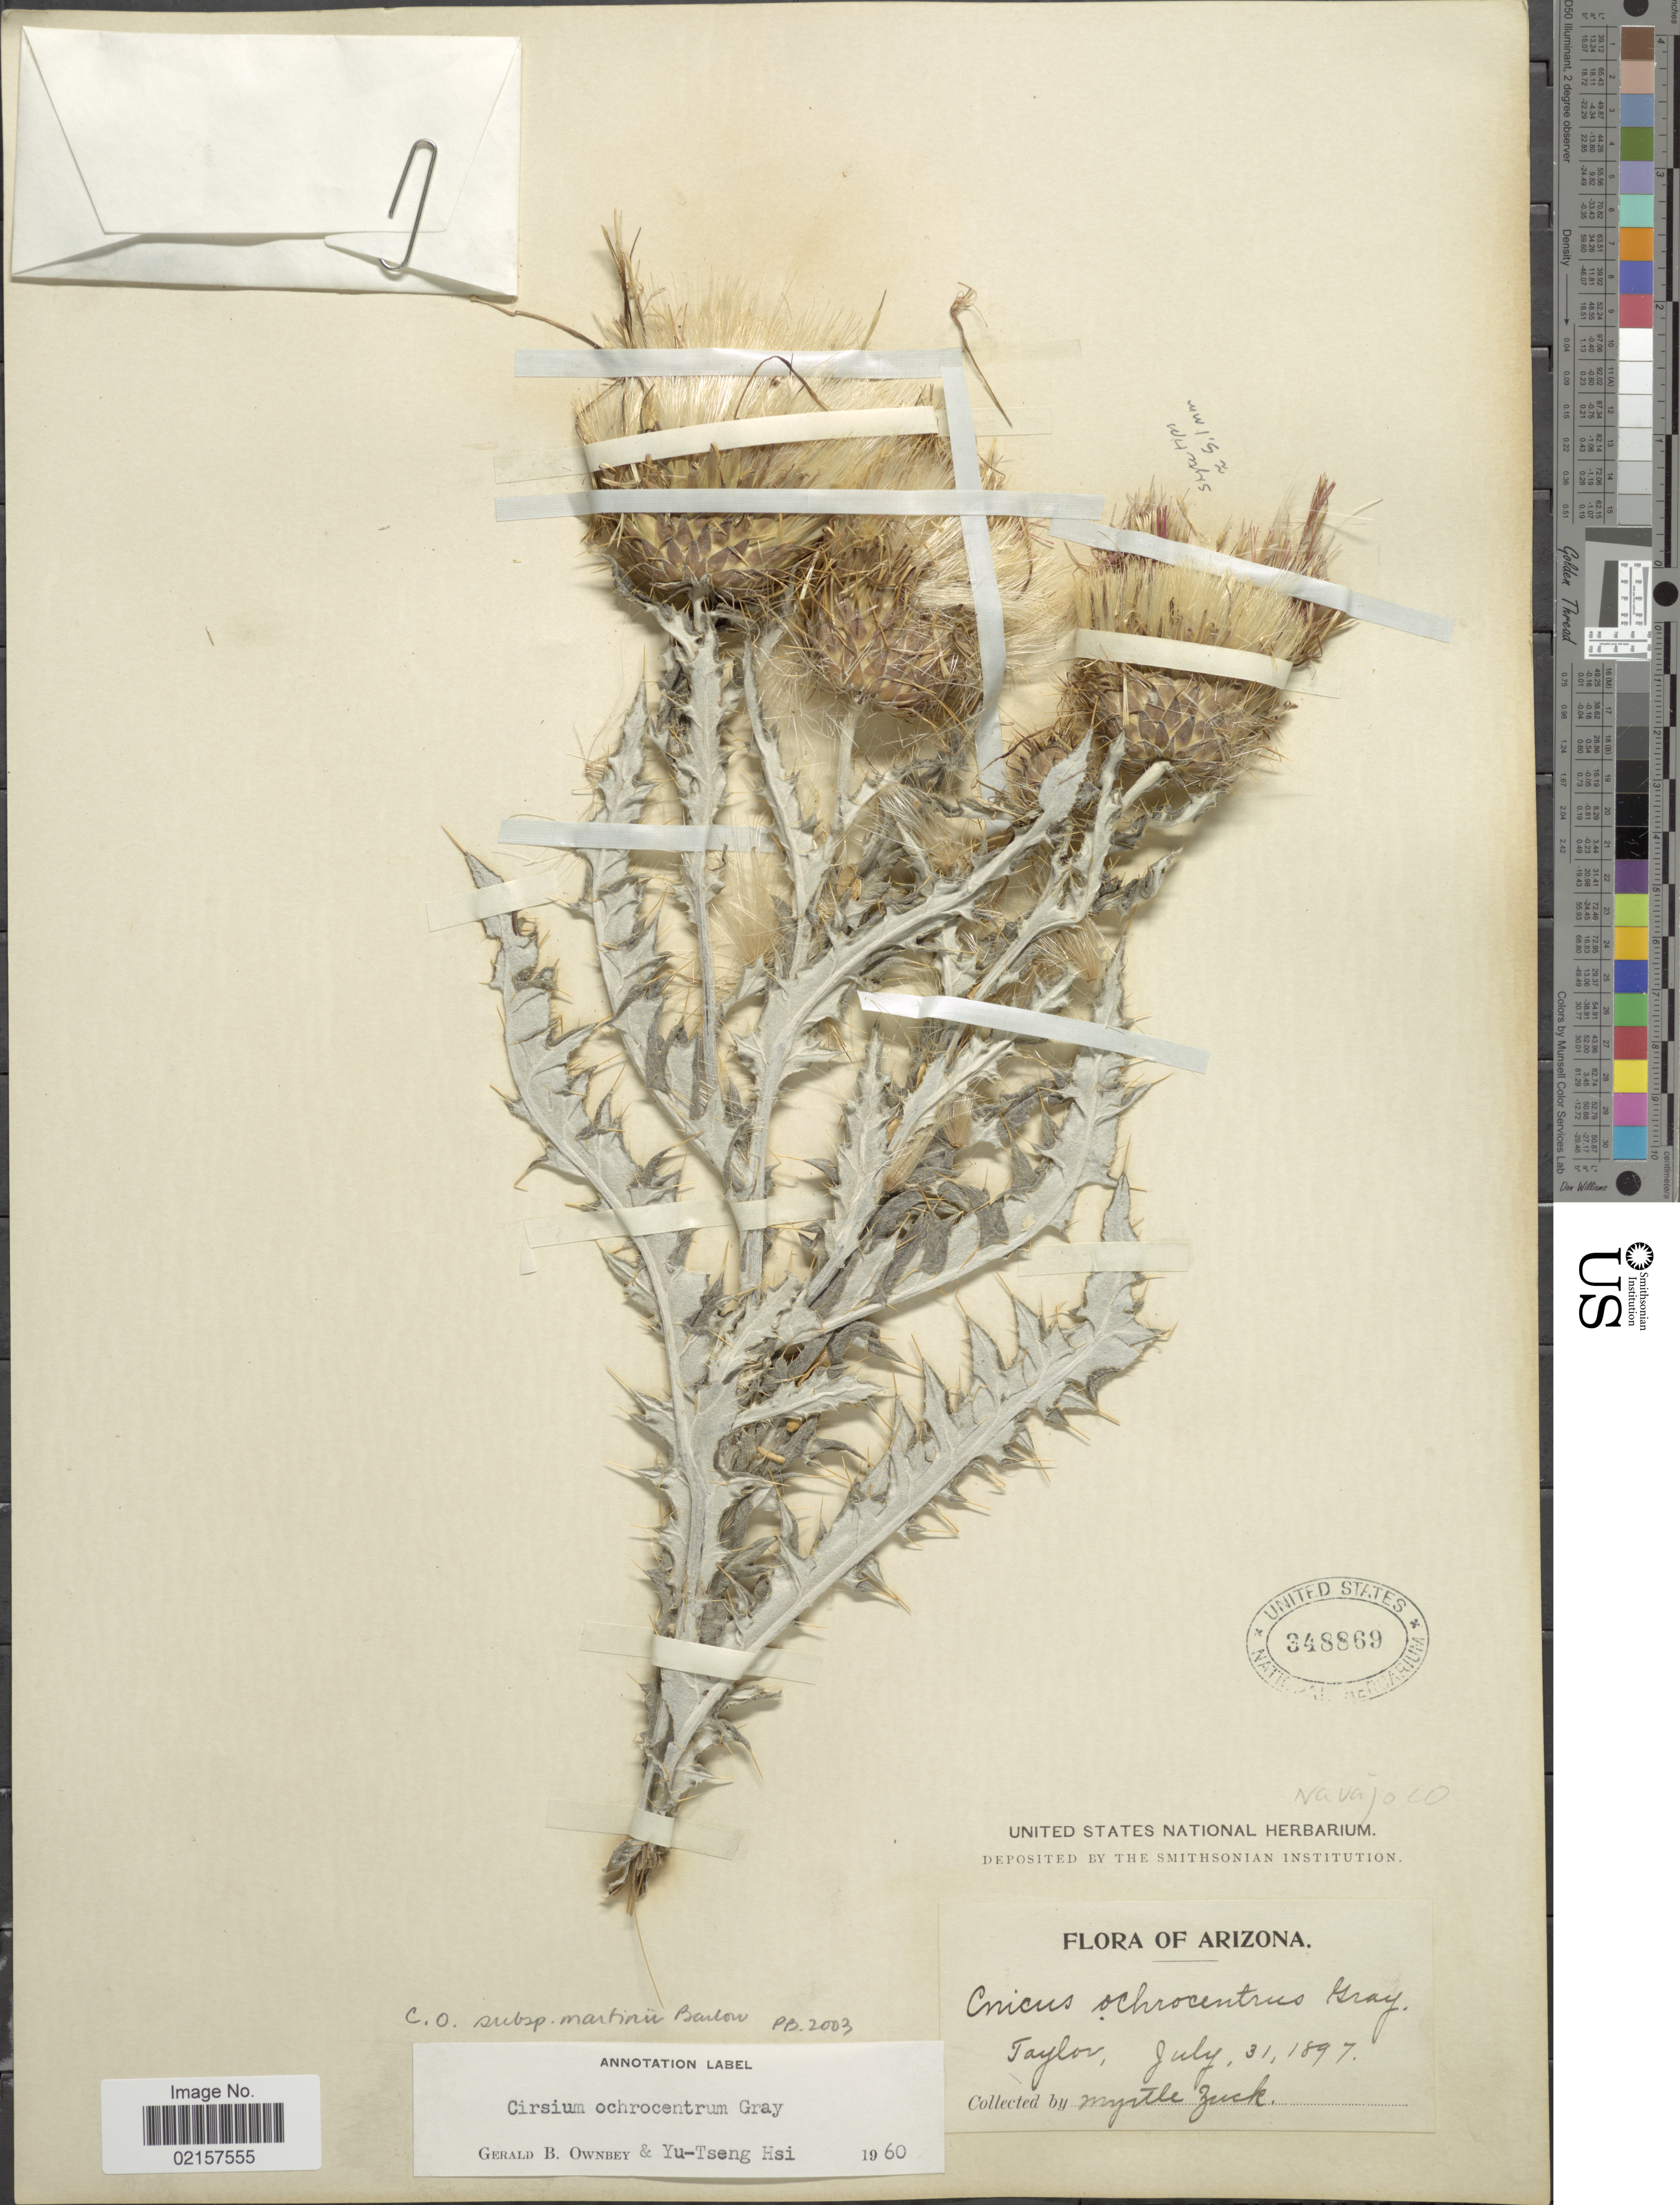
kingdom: Plantae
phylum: Tracheophyta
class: Magnoliopsida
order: Asterales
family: Asteraceae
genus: Cirsium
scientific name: Cirsium ochrocentrum subsp. martinii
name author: Barlow-Irick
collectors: M. Zuck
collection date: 1897-07-31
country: United States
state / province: Arizona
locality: Taylor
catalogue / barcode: US 348869